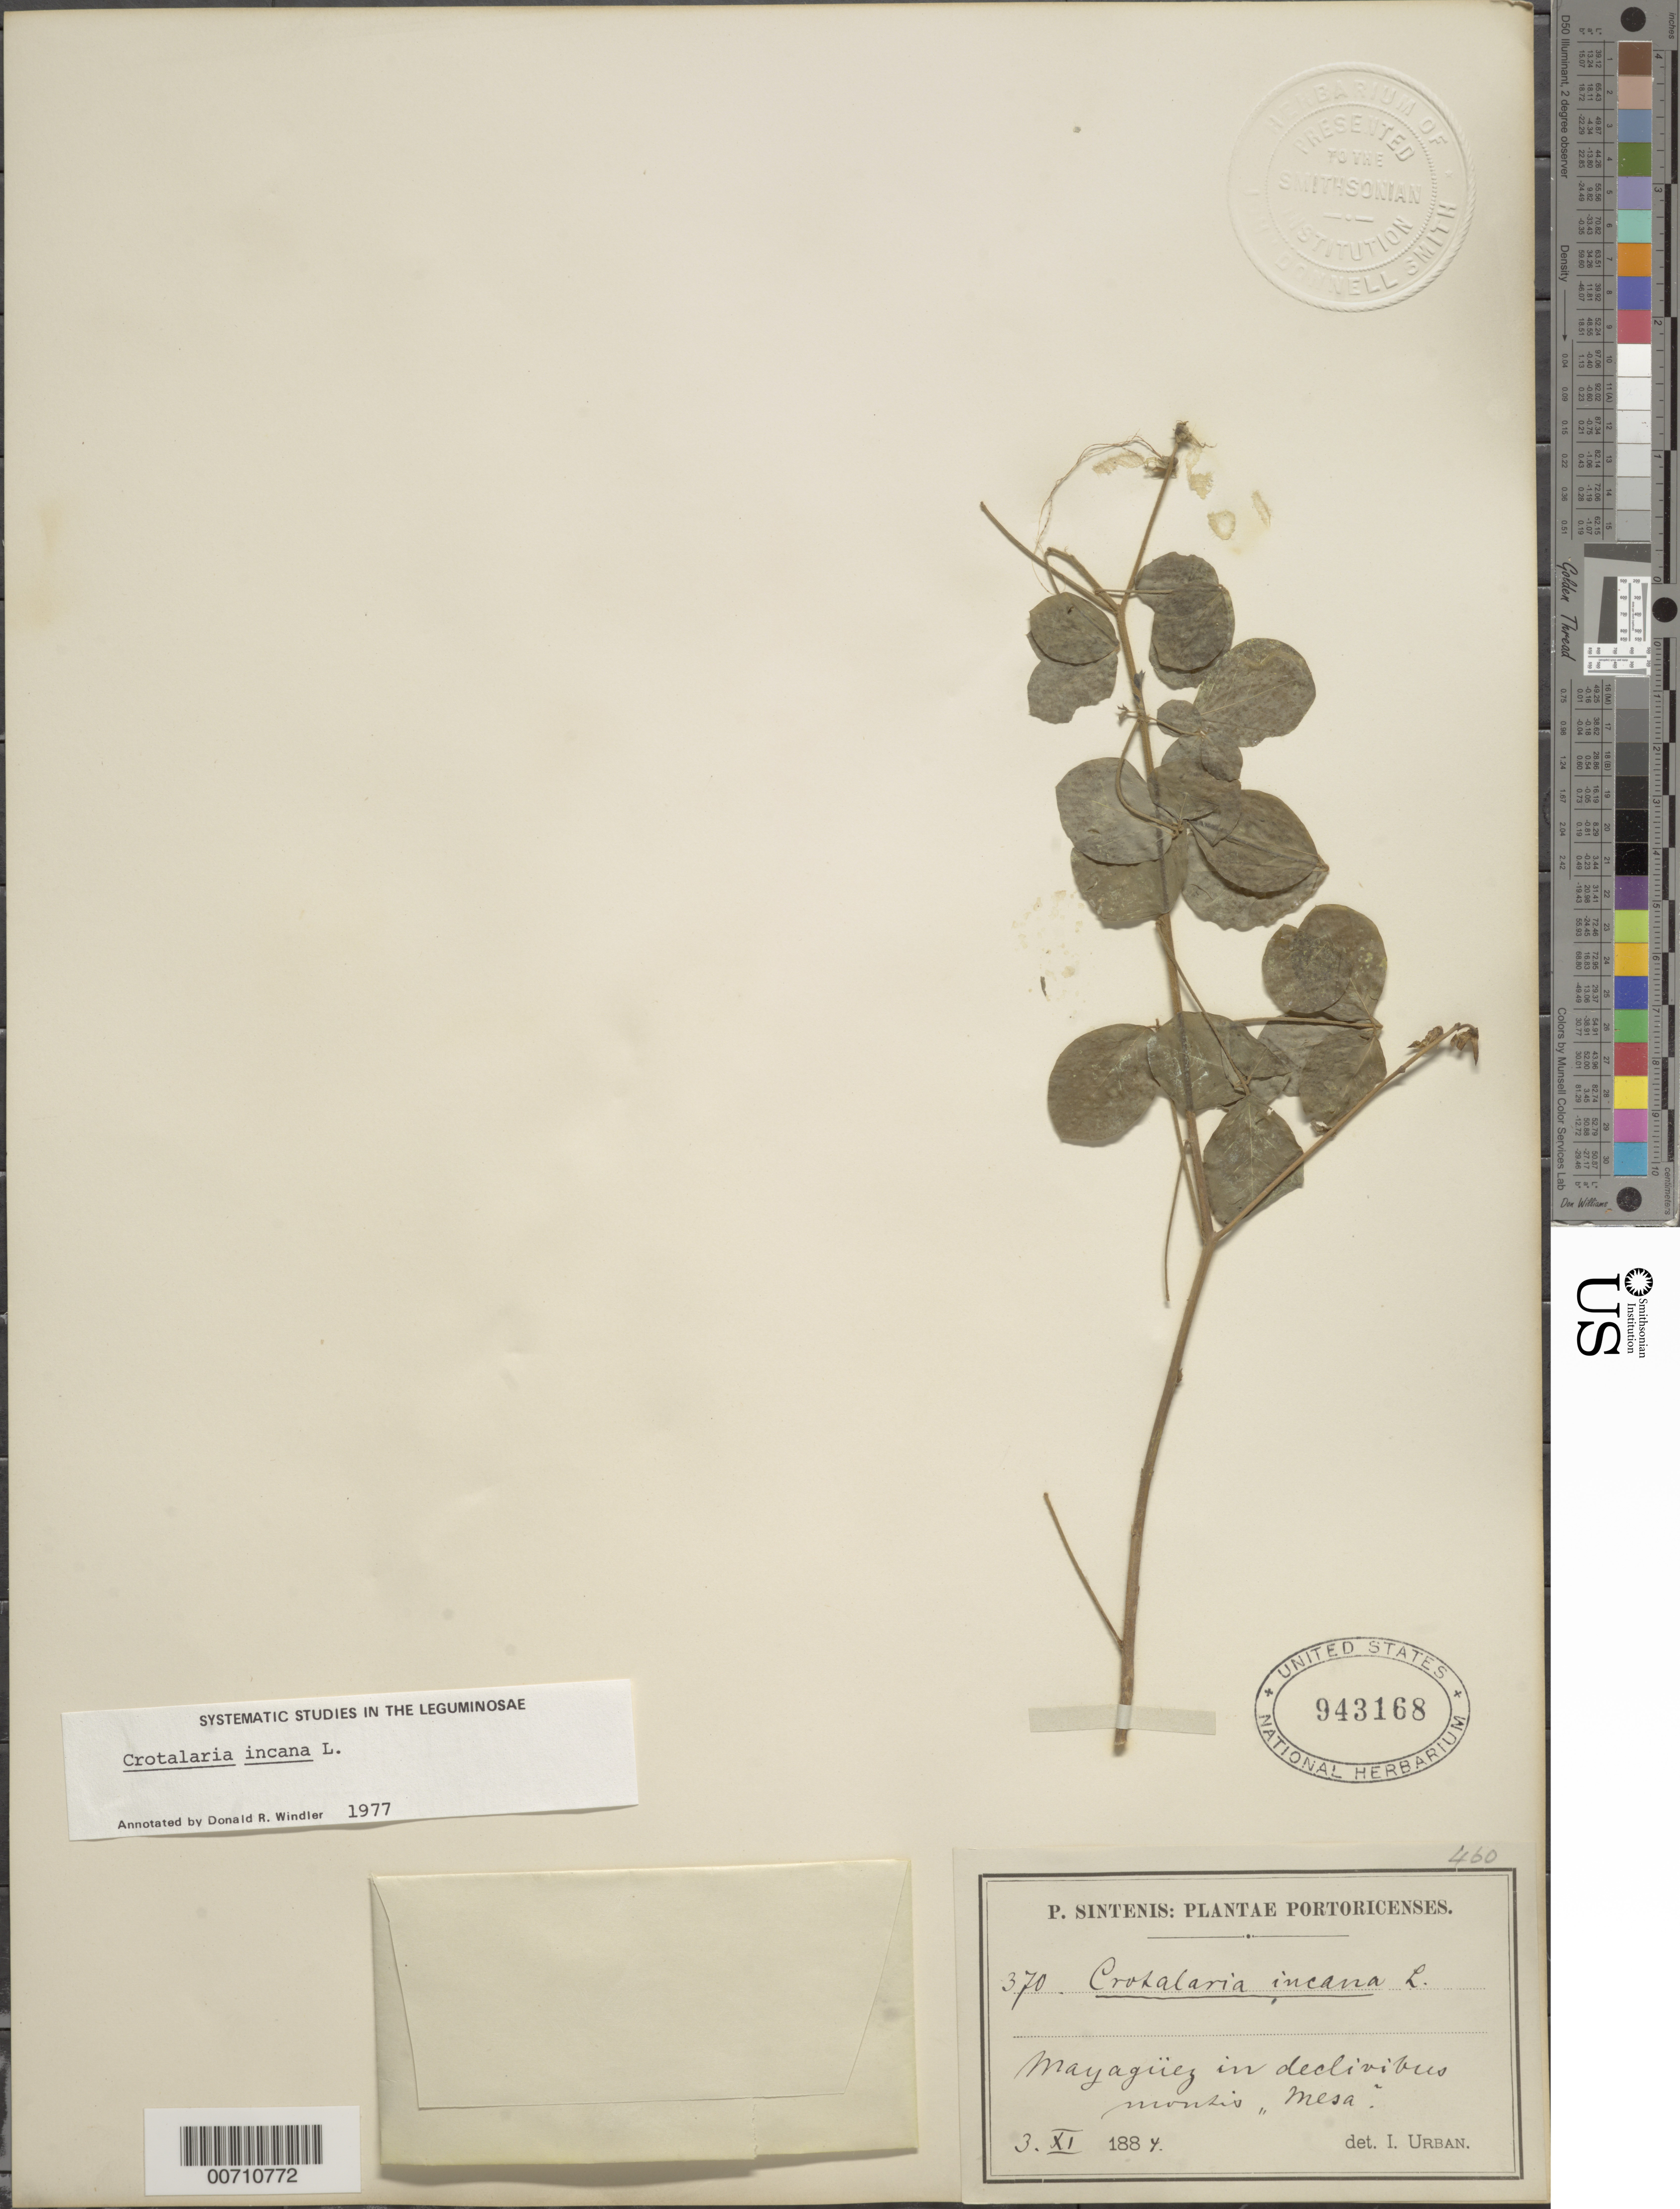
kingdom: Plantae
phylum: Tracheophyta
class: Magnoliopsida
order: Fabales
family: Fabaceae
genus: Crotalaria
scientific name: Crotalaria incana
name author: L.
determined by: Windler, D. R.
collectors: P. Sintenis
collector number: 370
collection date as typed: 03 Nov 1884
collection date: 1884-11-03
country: Puerto Rico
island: Greater Antilles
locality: Mayaguez in declivibus montis mesa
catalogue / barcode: US 943168